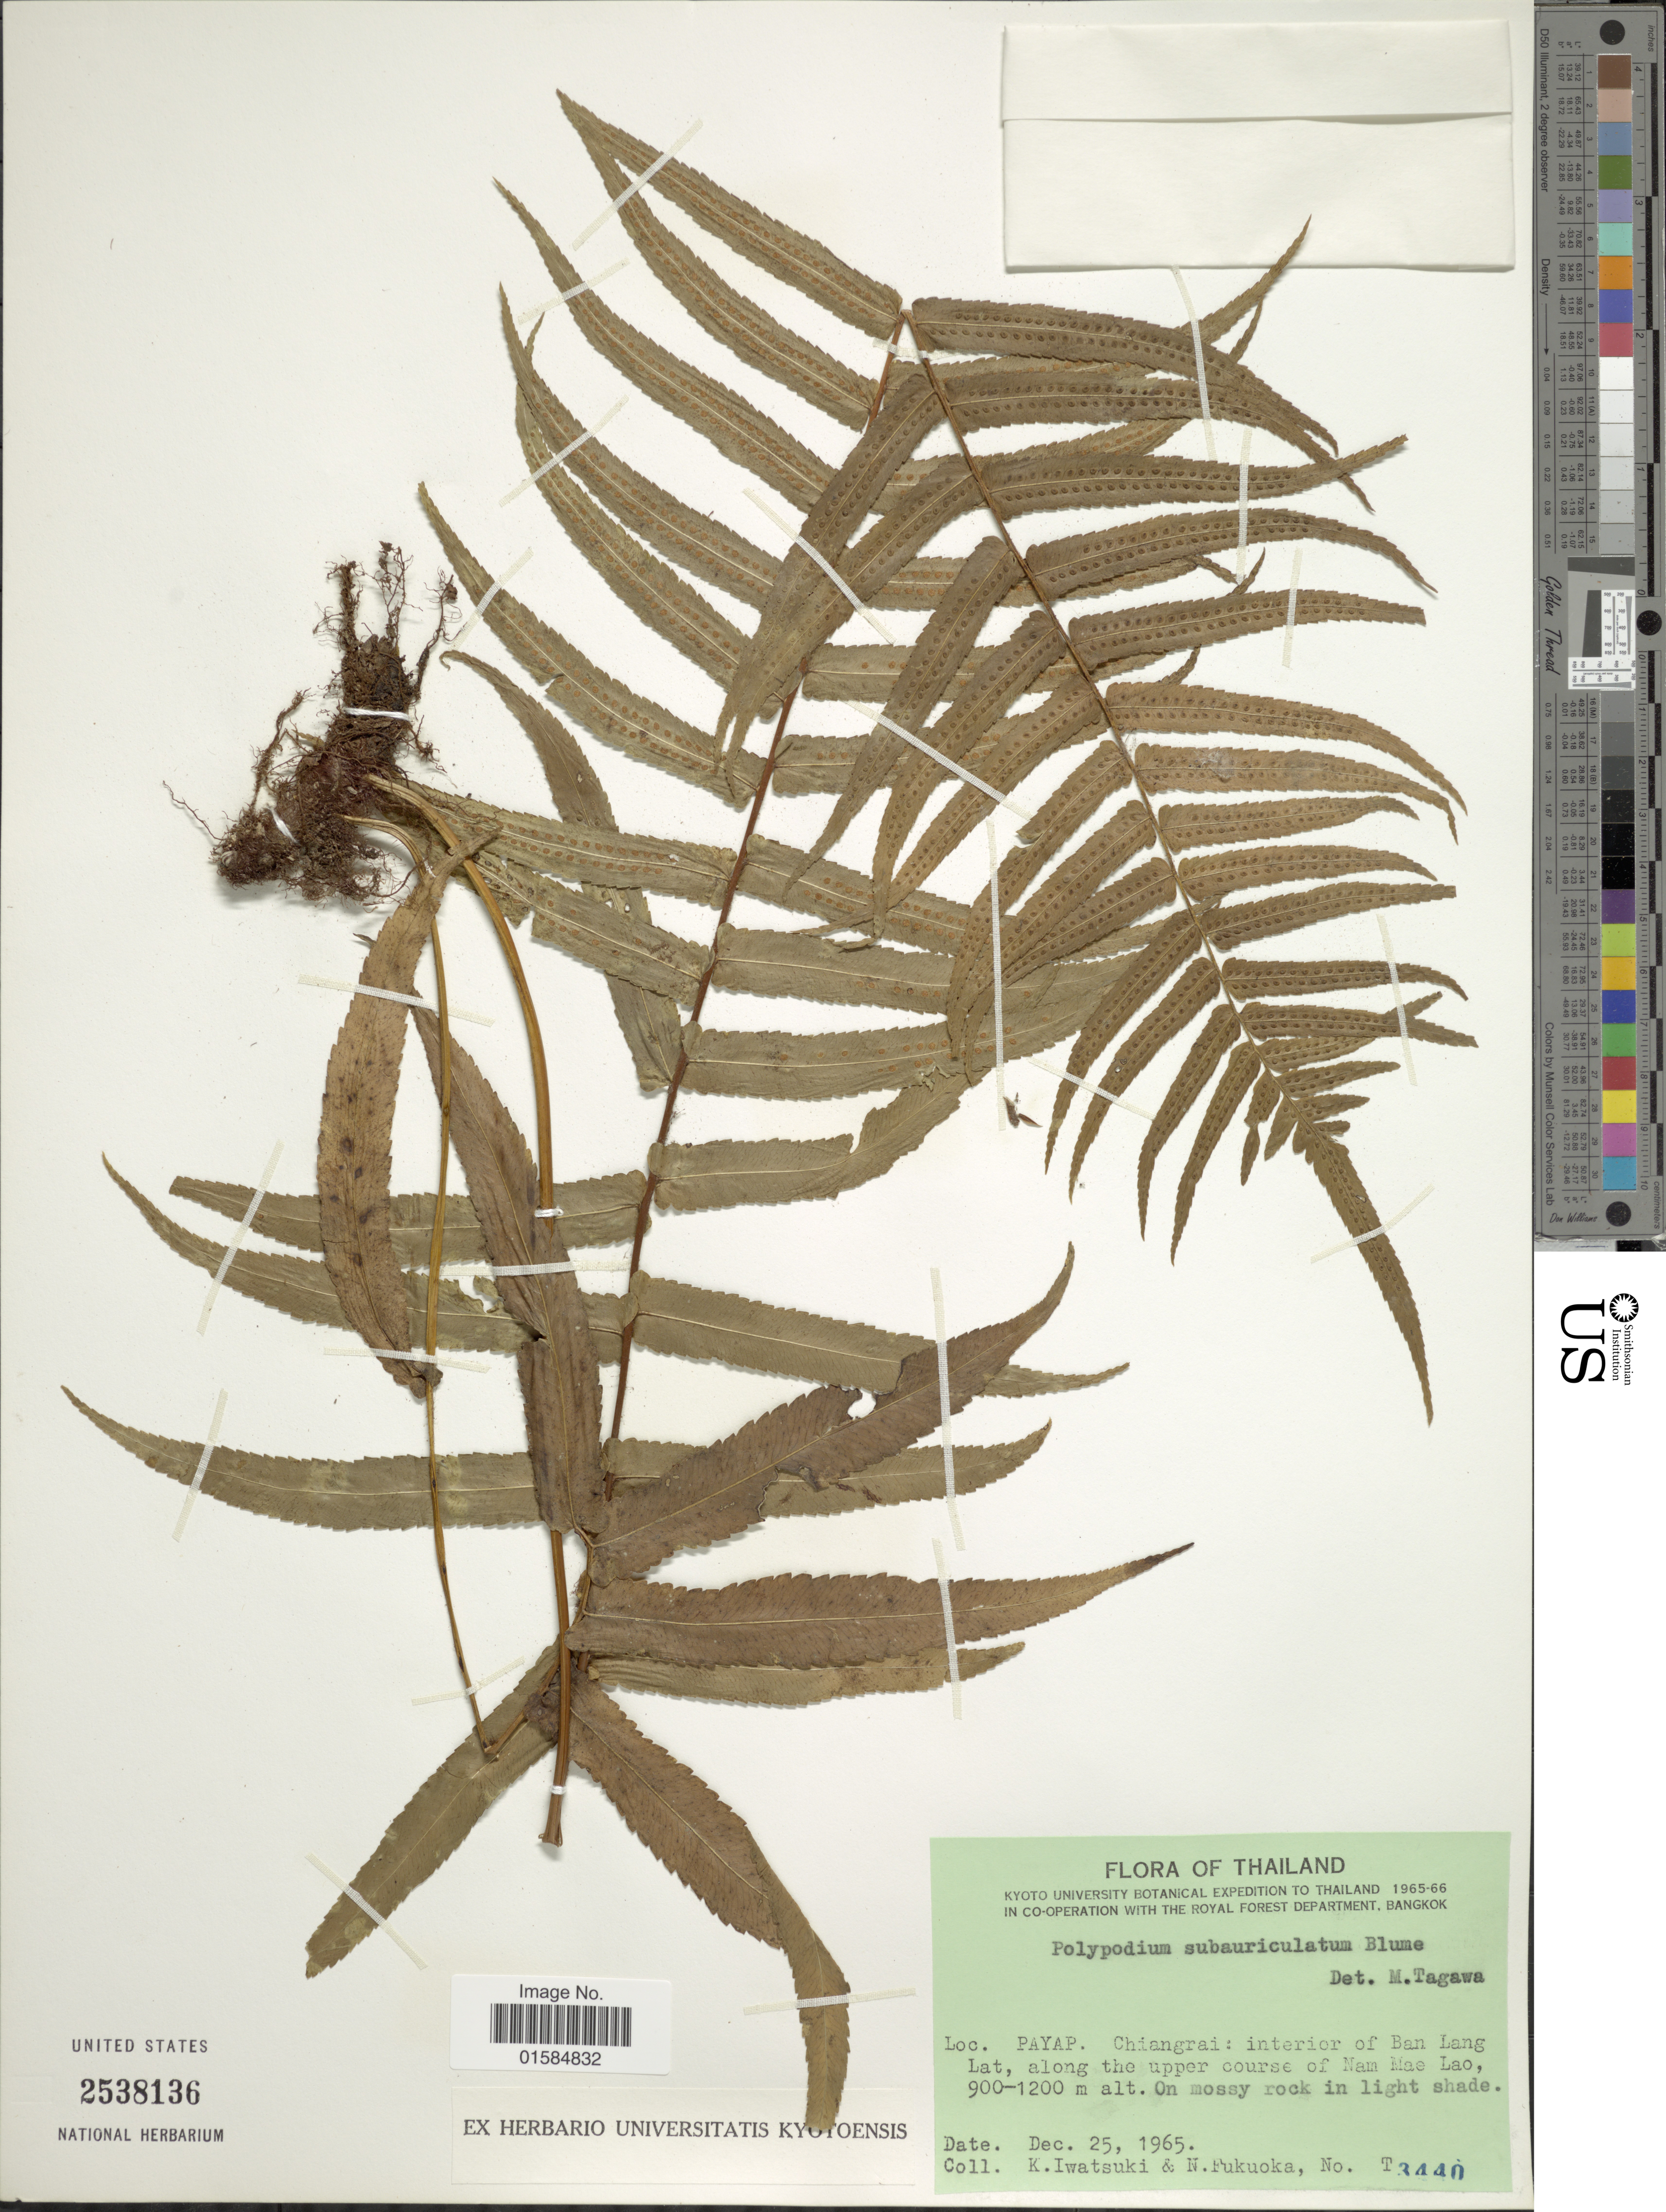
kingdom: Plantae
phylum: Tracheophyta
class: Polypodiopsida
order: Polypodiales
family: Polypodiaceae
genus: Goniophlebium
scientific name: Goniophlebium subauriculatum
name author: (Blume) C. Presl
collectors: K. Iwatsuki & N. Fukuoka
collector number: T3440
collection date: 1965-12-25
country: Thailand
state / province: Chiang Rai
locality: Payap, Chiangrai: interior of Ban Lang Lat, along the upper course of Nam Mae Lao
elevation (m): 900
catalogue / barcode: US 2538136